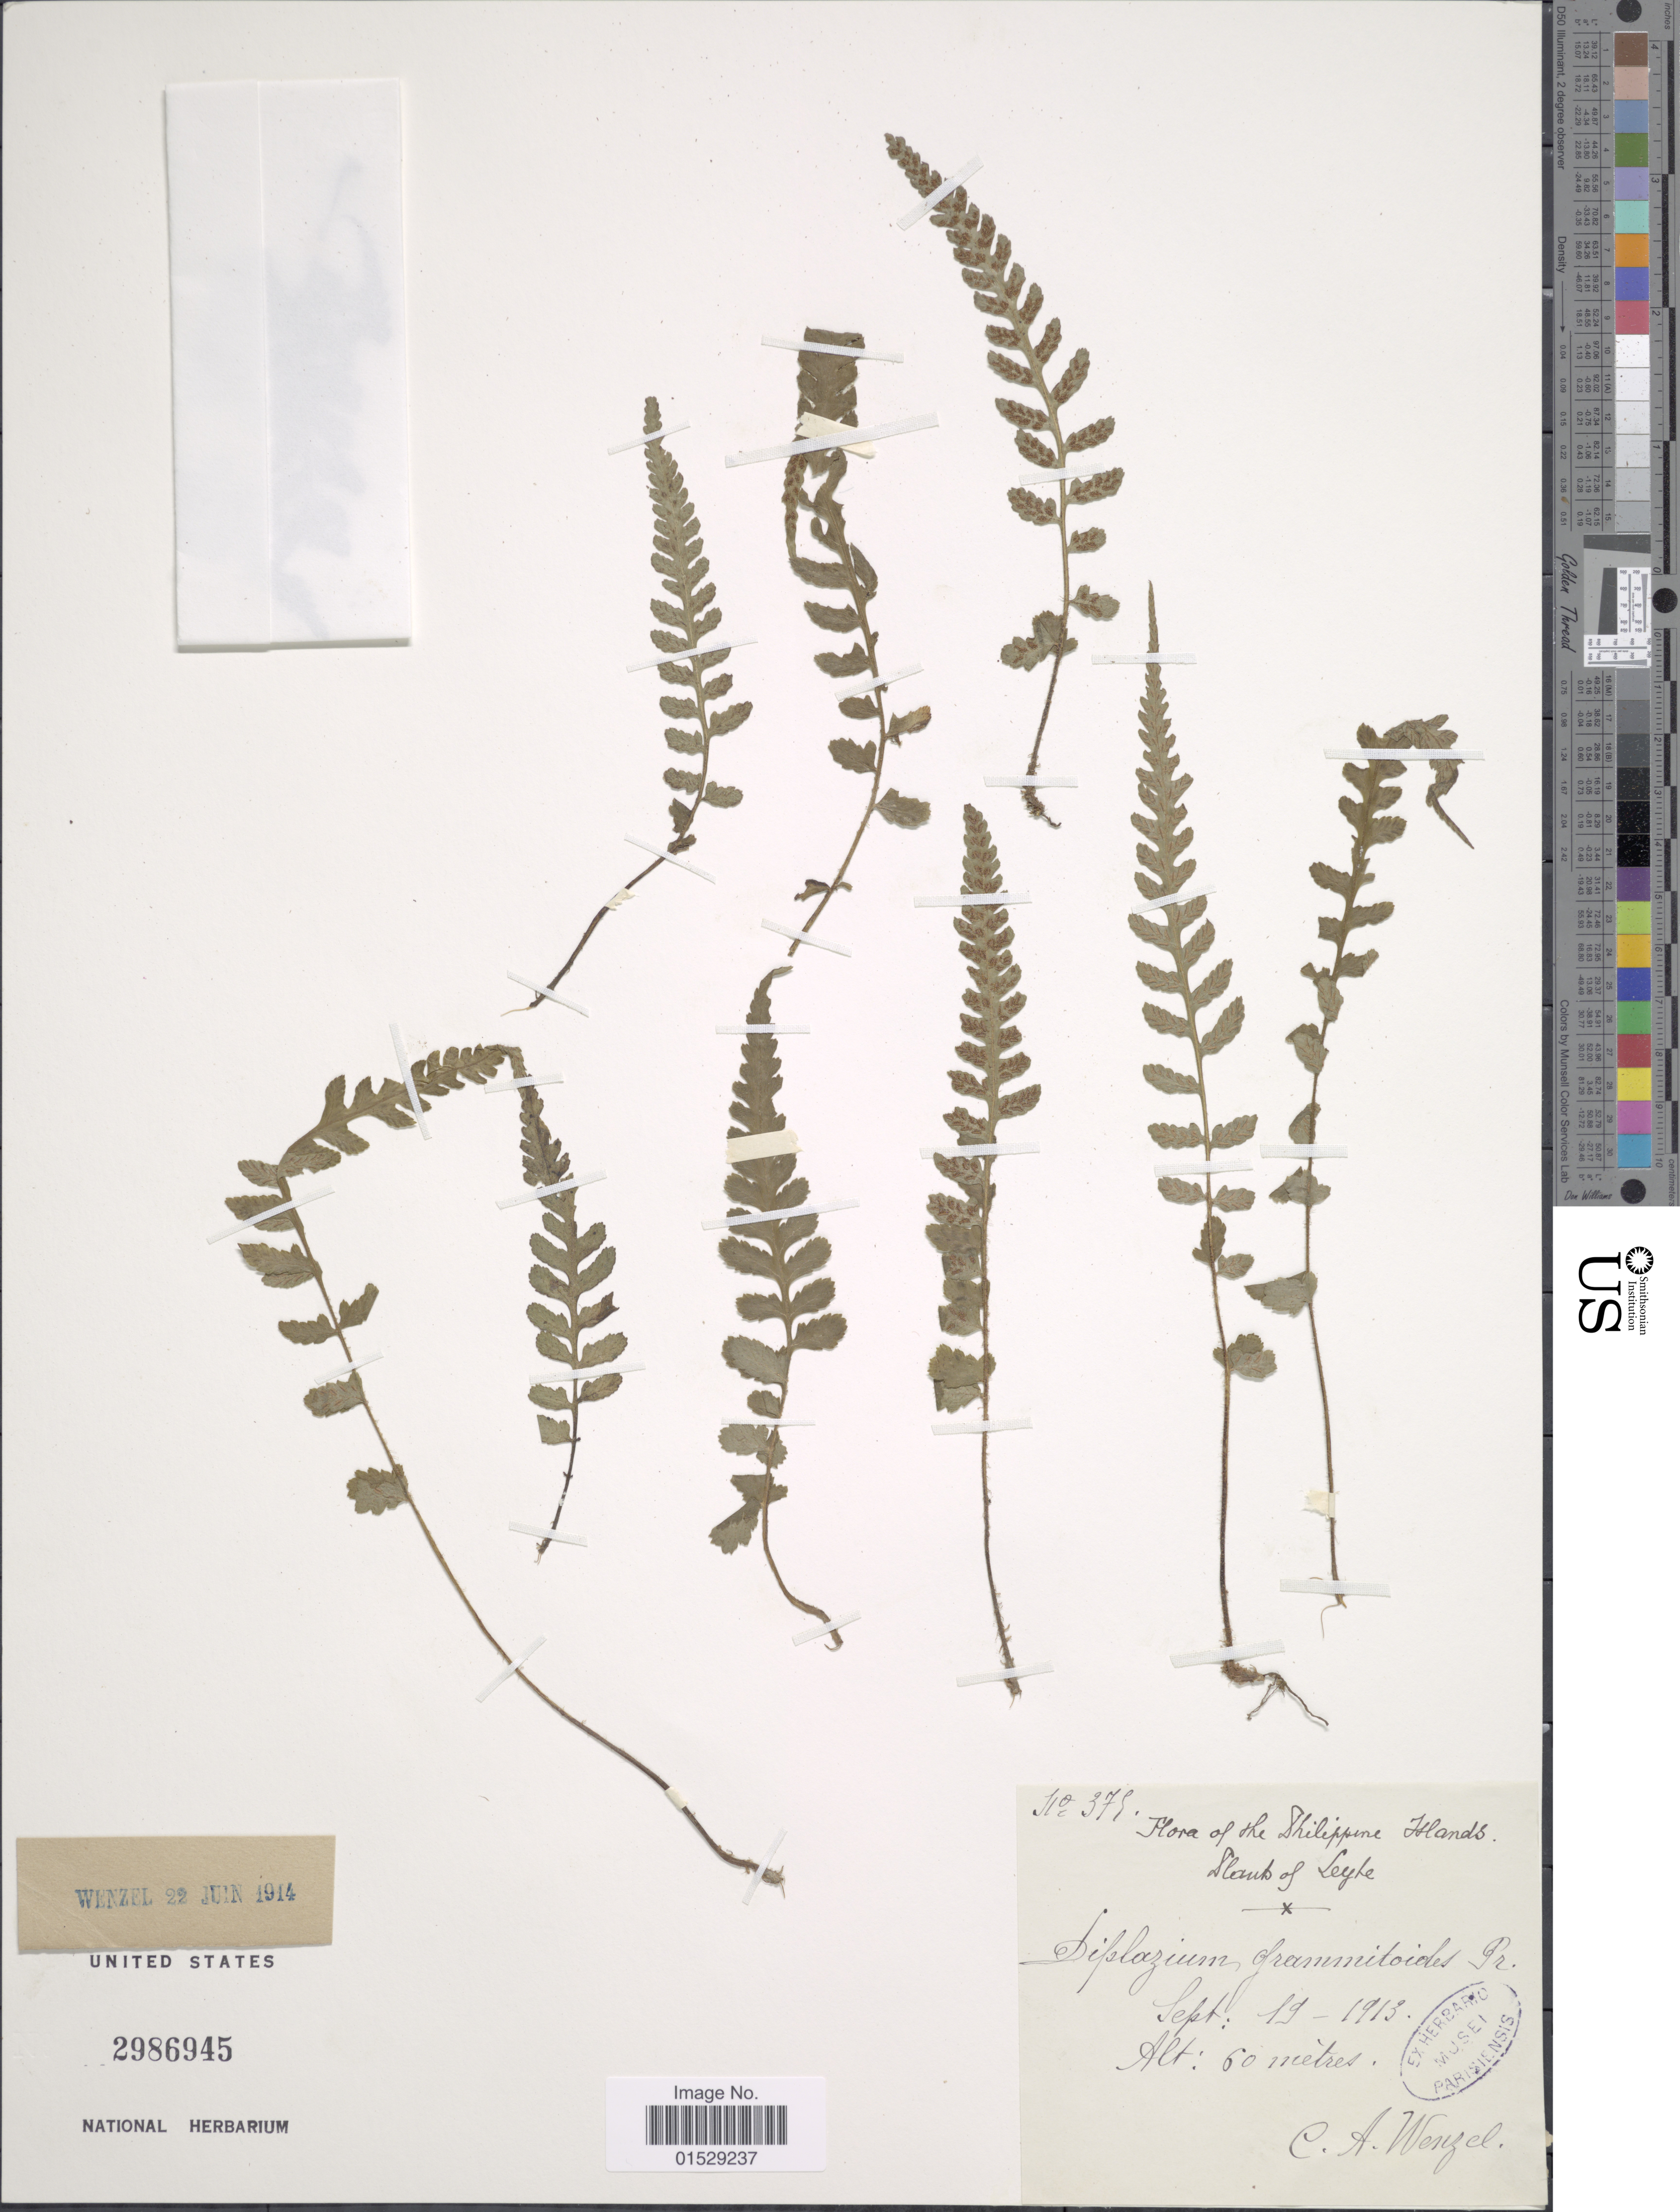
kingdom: Plantae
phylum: Tracheophyta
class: Polypodiopsida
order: Polypodiales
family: Athyriaceae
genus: Deparia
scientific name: Deparia petersenii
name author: (Kunze) M. Kato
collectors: C. Wenzel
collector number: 375*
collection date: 1913-09-19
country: Philippines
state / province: Eastern Visayas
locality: Philippine Islands, Slaub of Leyte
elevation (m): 60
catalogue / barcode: US 2986945